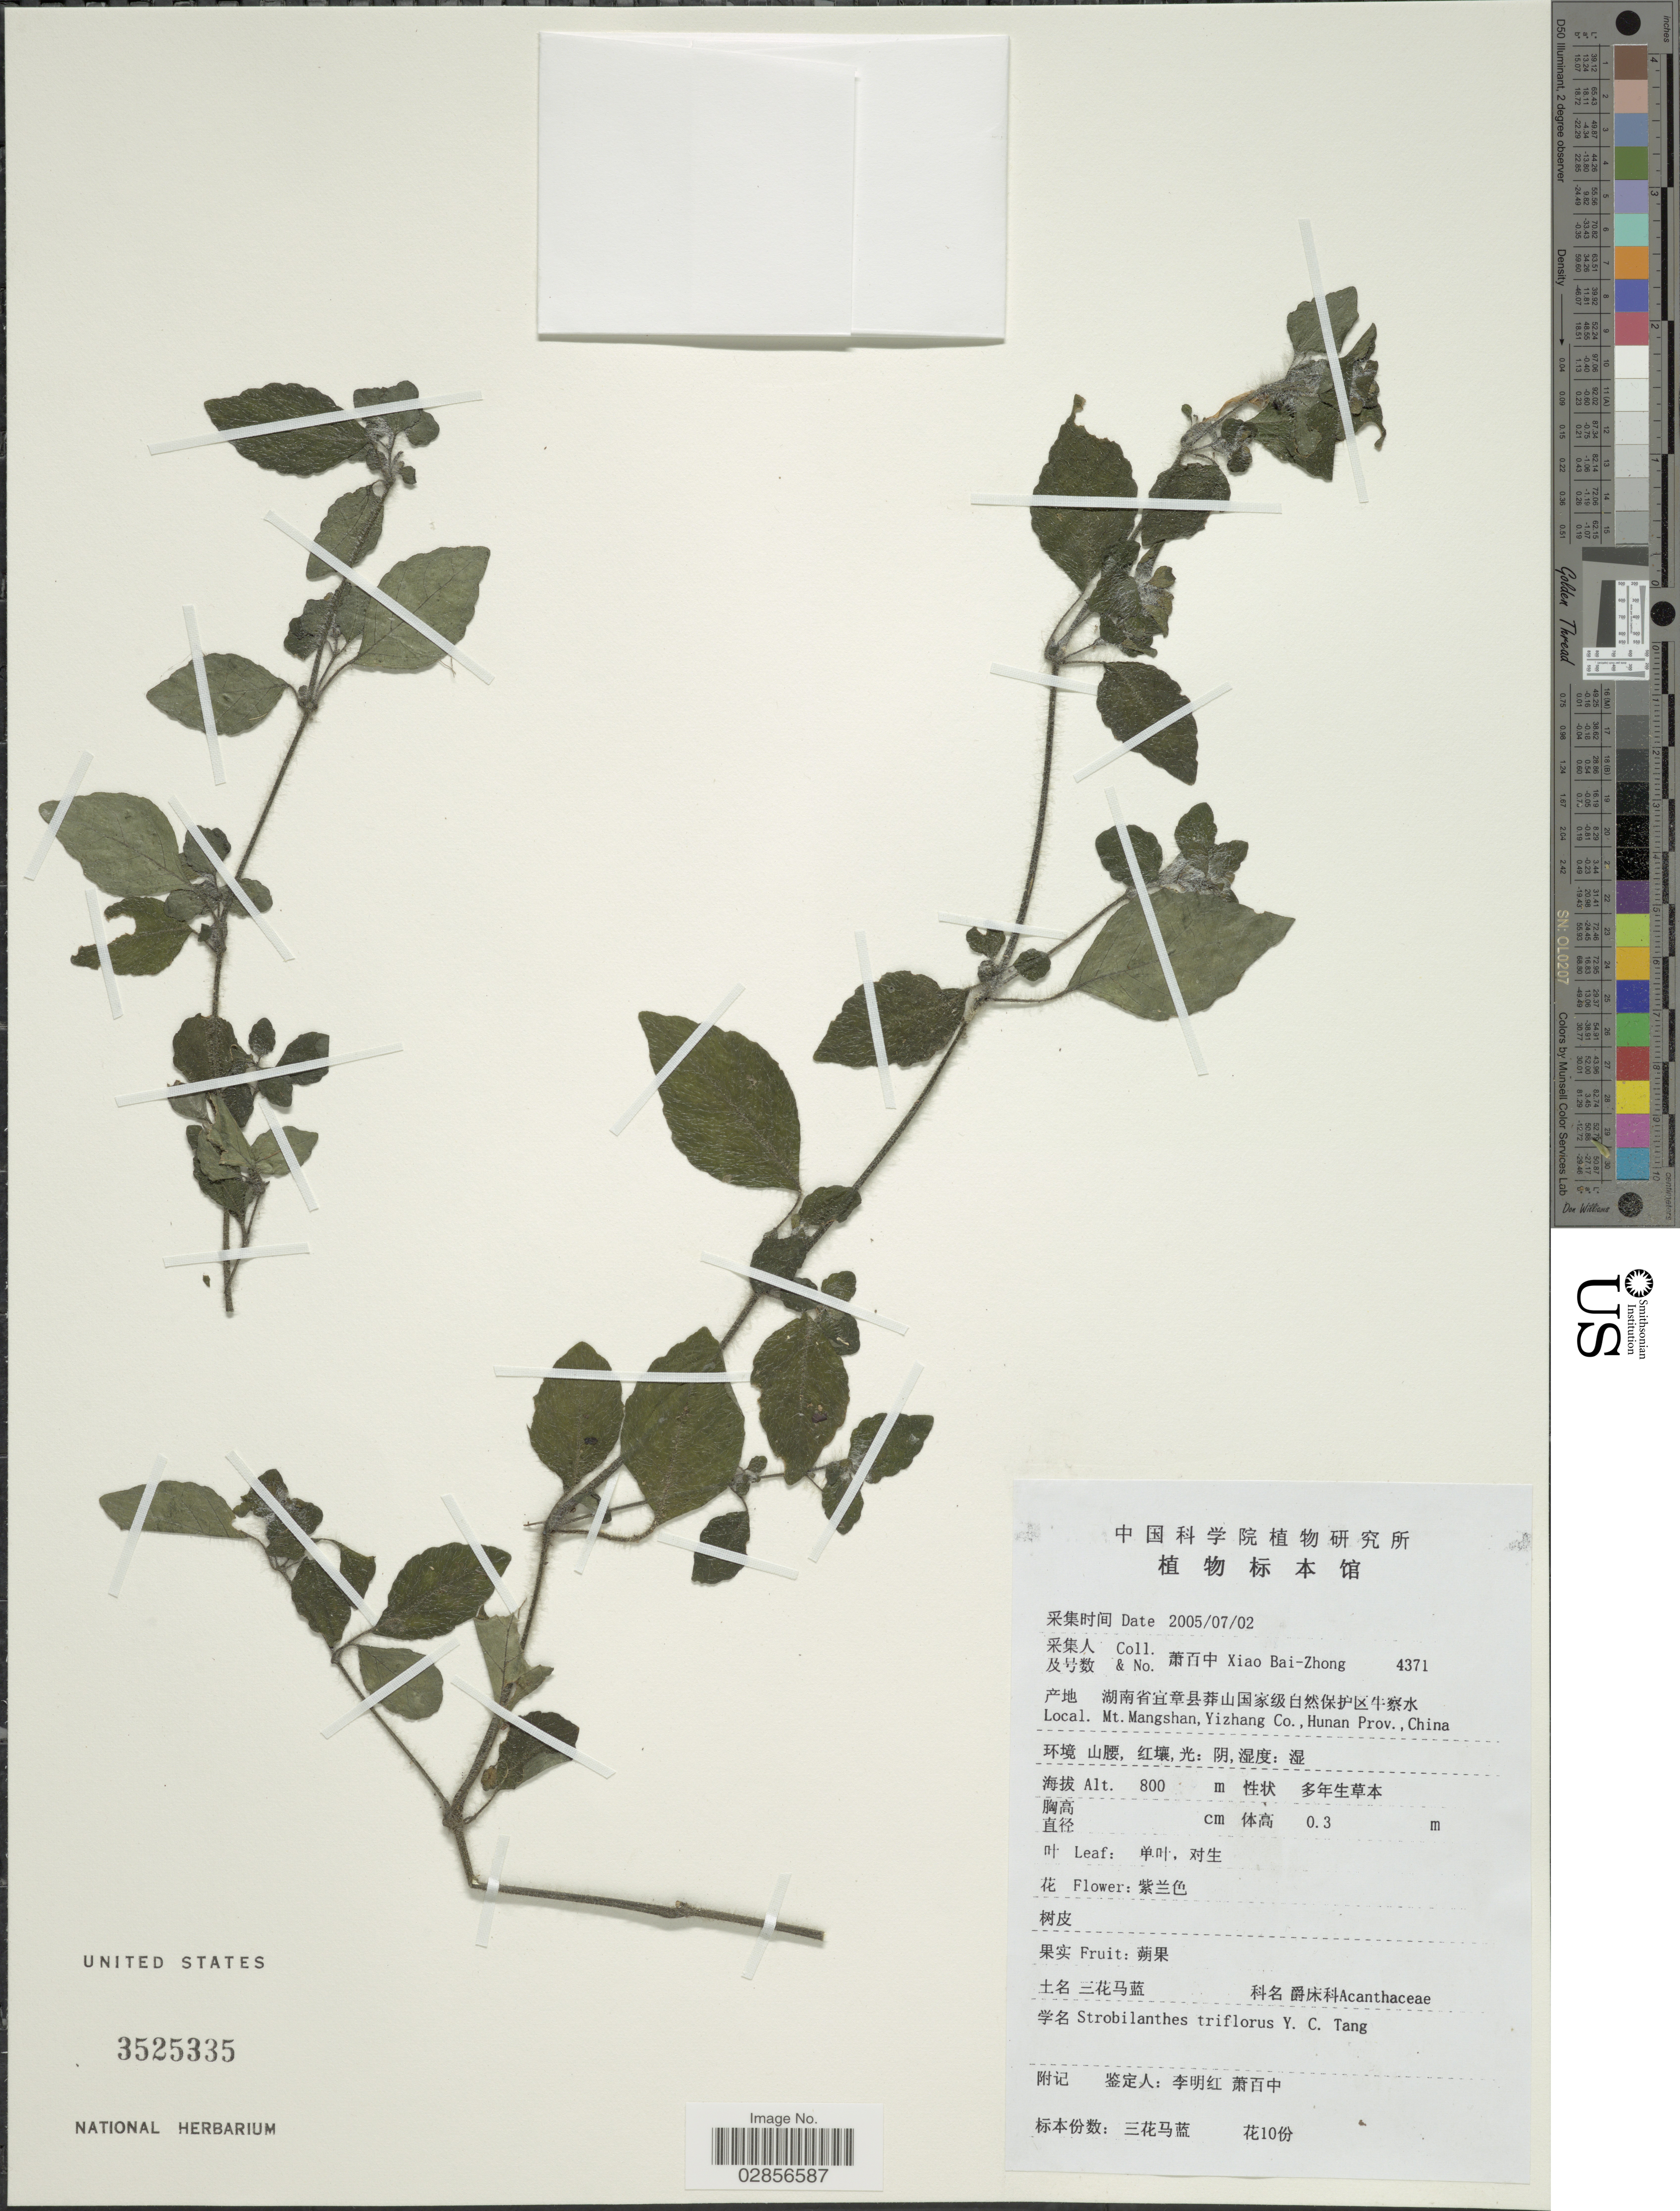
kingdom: Plantae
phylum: Tracheophyta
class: Magnoliopsida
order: Lamiales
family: Acanthaceae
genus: Strobilanthes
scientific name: Strobilanthes triflorus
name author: Y.C. Tang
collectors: B. Z. Xiao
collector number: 4371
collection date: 2005-07-02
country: China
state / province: Hunan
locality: Mt. Mangshan, Yizhang Co. Hunan Prov.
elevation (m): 800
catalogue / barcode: US 3525335